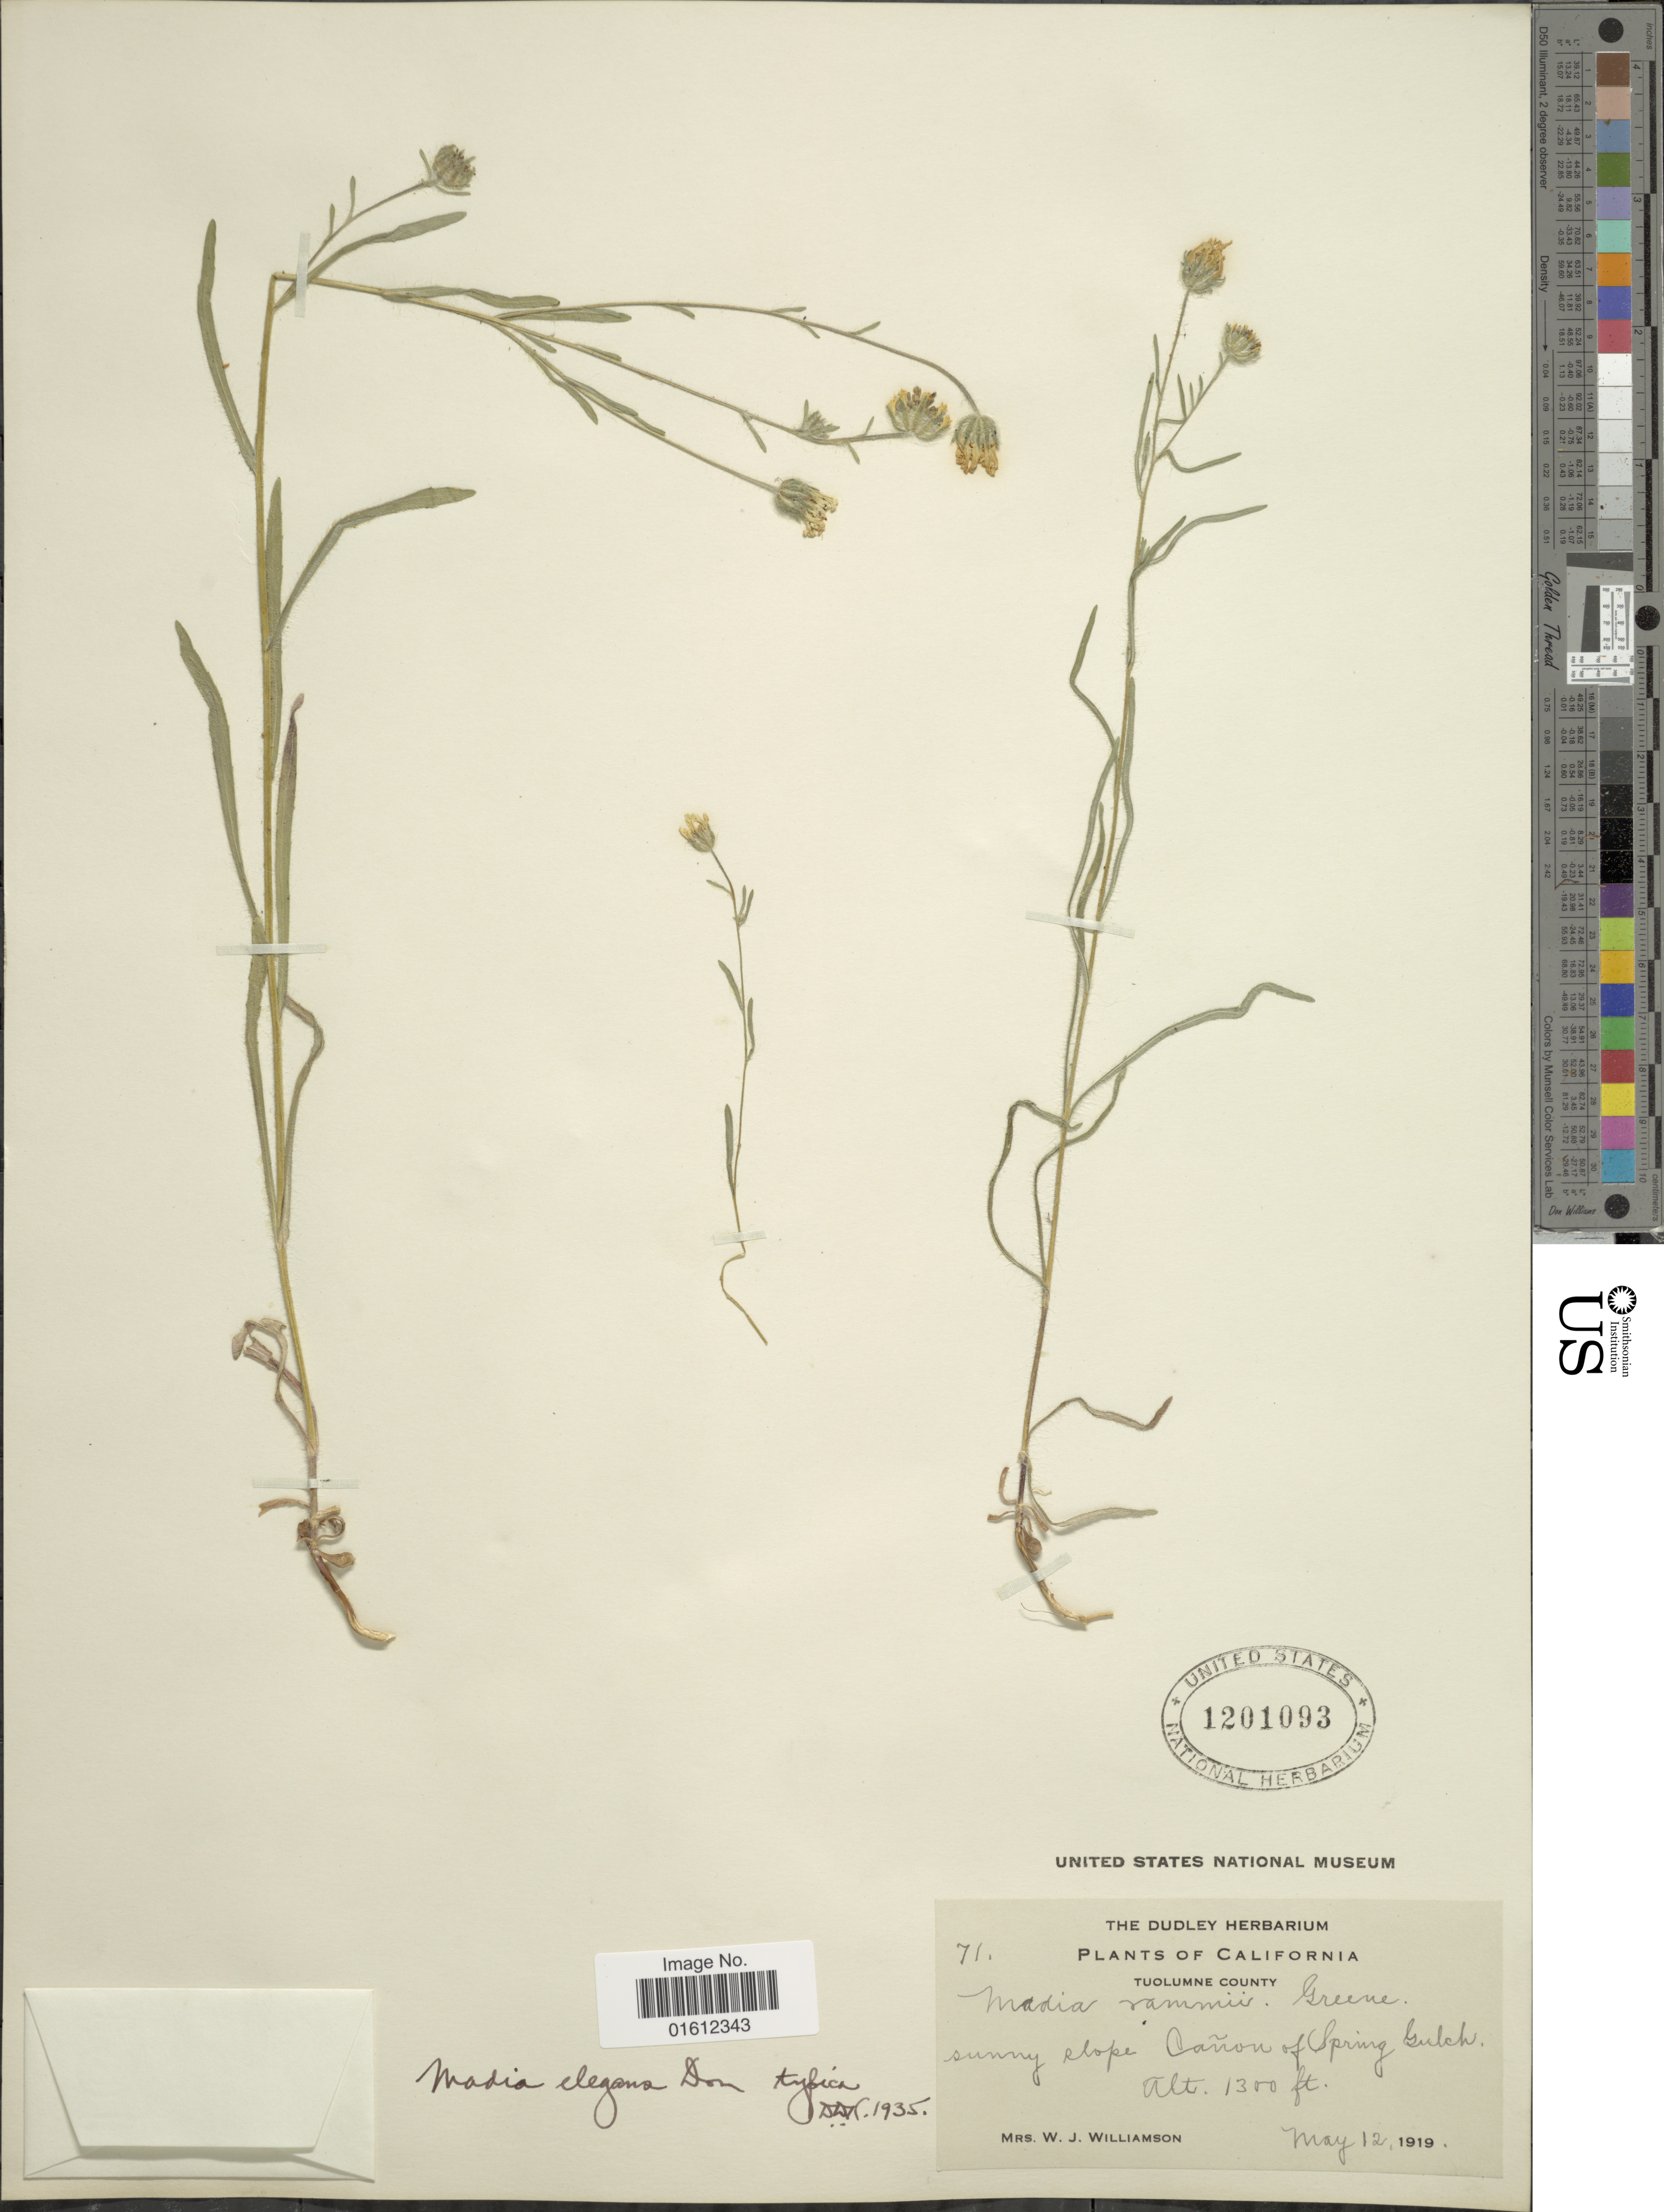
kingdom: Plantae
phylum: Tracheophyta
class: Magnoliopsida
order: Asterales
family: Asteraceae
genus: Madia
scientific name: Madia elegans subsp. elegans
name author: D. Don ex Lindl.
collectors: W. Williamson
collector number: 71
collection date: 1919-05-12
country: United States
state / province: California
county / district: Tuolumne Co.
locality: Sunny slope Cañon of Spring Gulch.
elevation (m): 396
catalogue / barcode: US 1201093